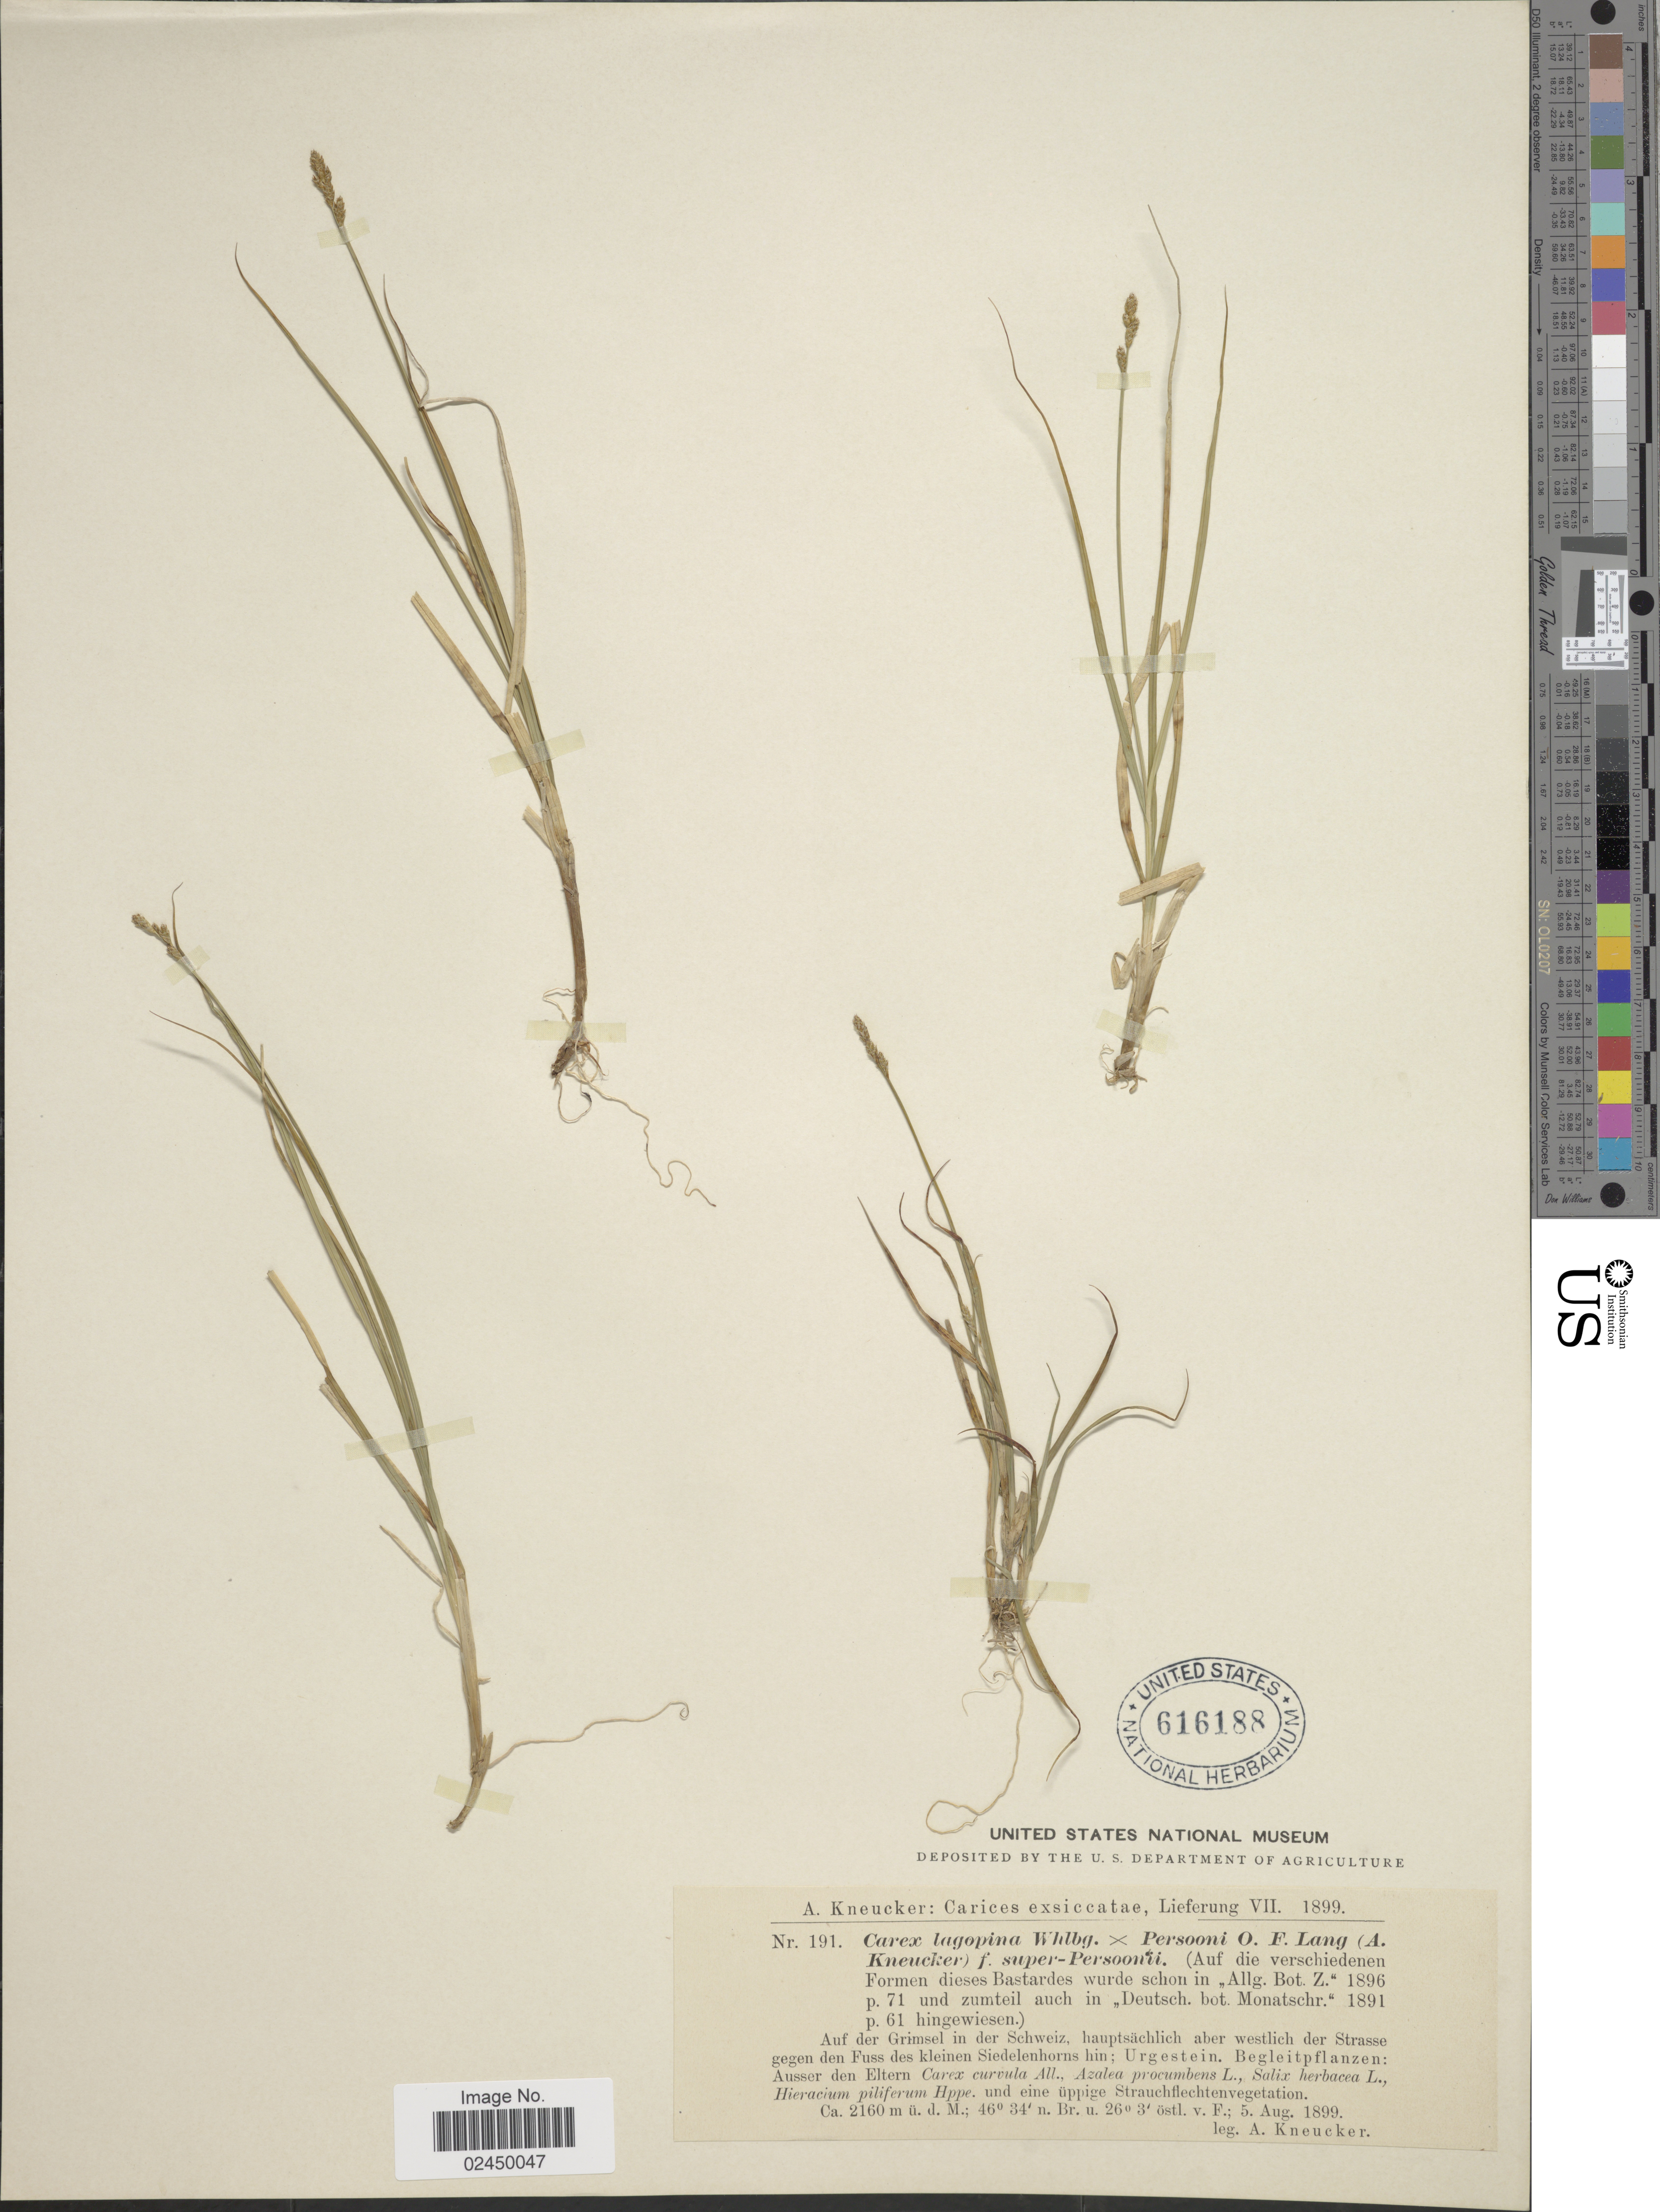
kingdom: Plantae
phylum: Tracheophyta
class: Liliopsida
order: Poales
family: Cyperaceae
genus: Carex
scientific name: Carex lachenalii subsp. lachenalii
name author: Schkuhr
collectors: A. Kneucker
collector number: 191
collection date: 1899-08-05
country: Switzerland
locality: Carices. Auf der Grimsel in der Schweiz, hauptsachlich aber westlich der Strasse gegen den Fuss des kleinen Siedelenhorns hin; Urgestein.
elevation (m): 2160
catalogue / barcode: US 616188